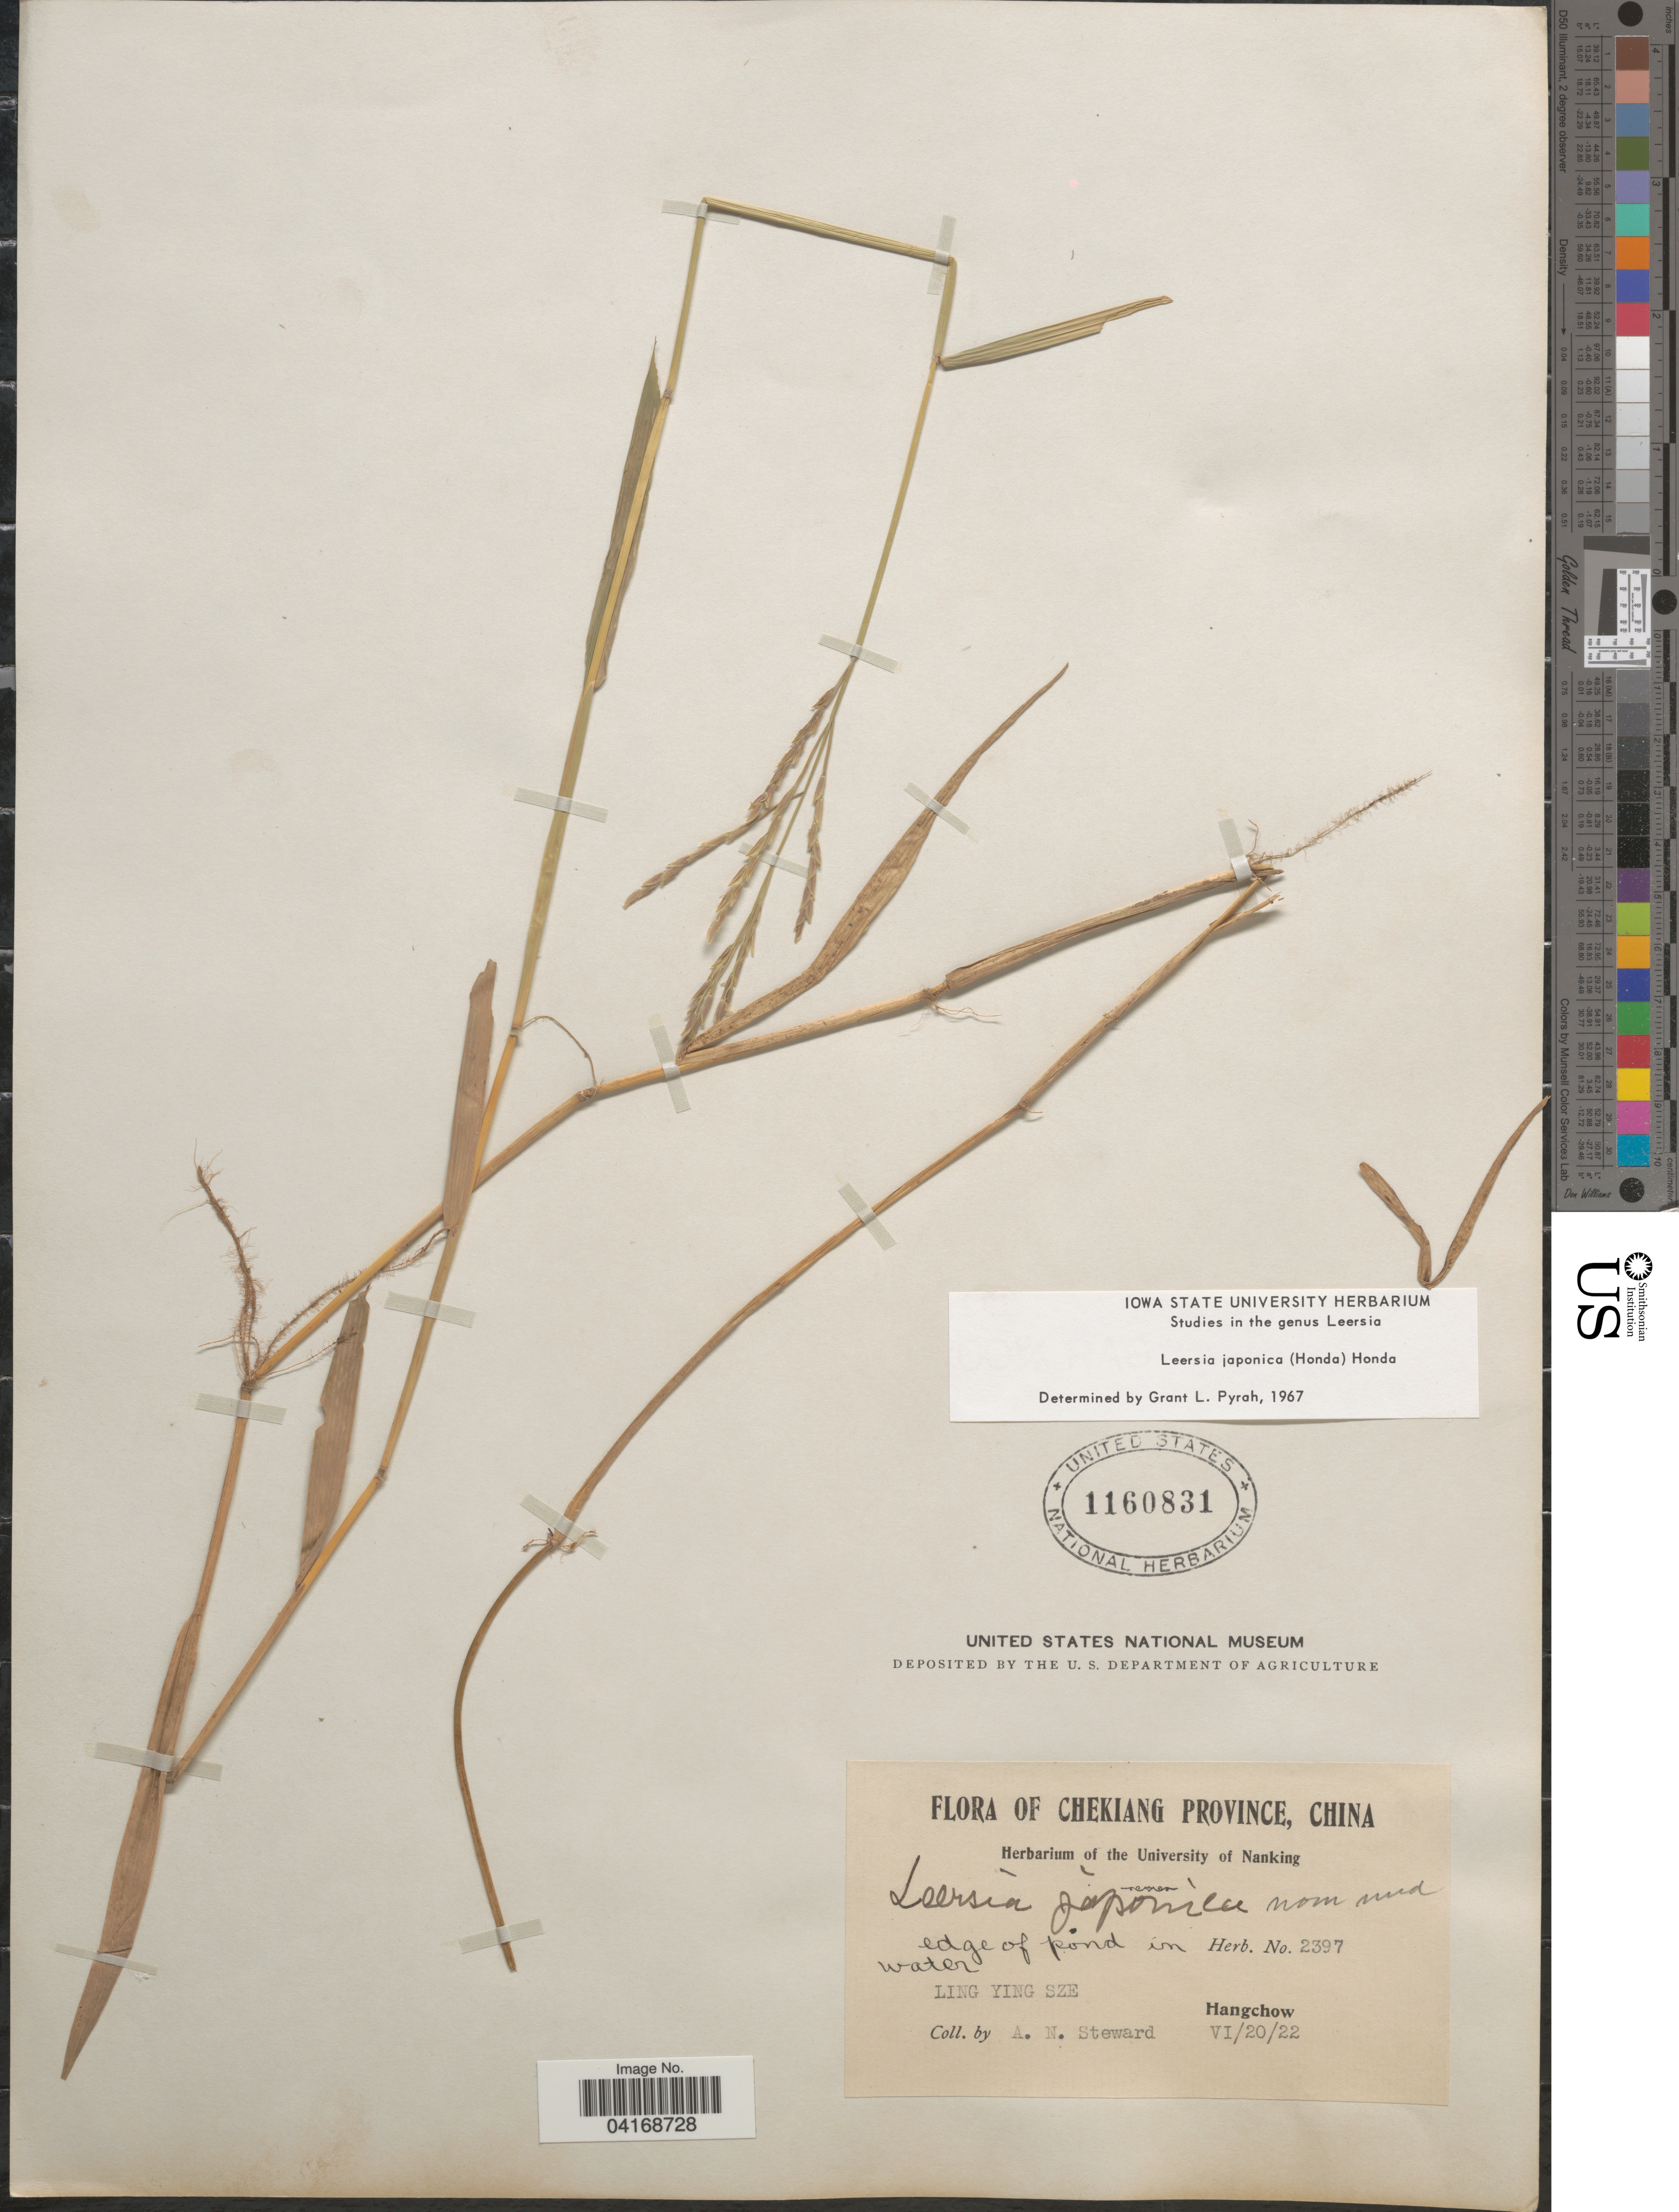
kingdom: Plantae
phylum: Tracheophyta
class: Liliopsida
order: Poales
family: Poaceae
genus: Leersia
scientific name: Leersia japonica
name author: (Makino ex Honda) Honda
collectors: A. N. Steward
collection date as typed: Transcribed d/m/y: 20/6/22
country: China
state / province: Zhejiang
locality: Ling Ying Sze. Hangchow.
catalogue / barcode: US 1160831